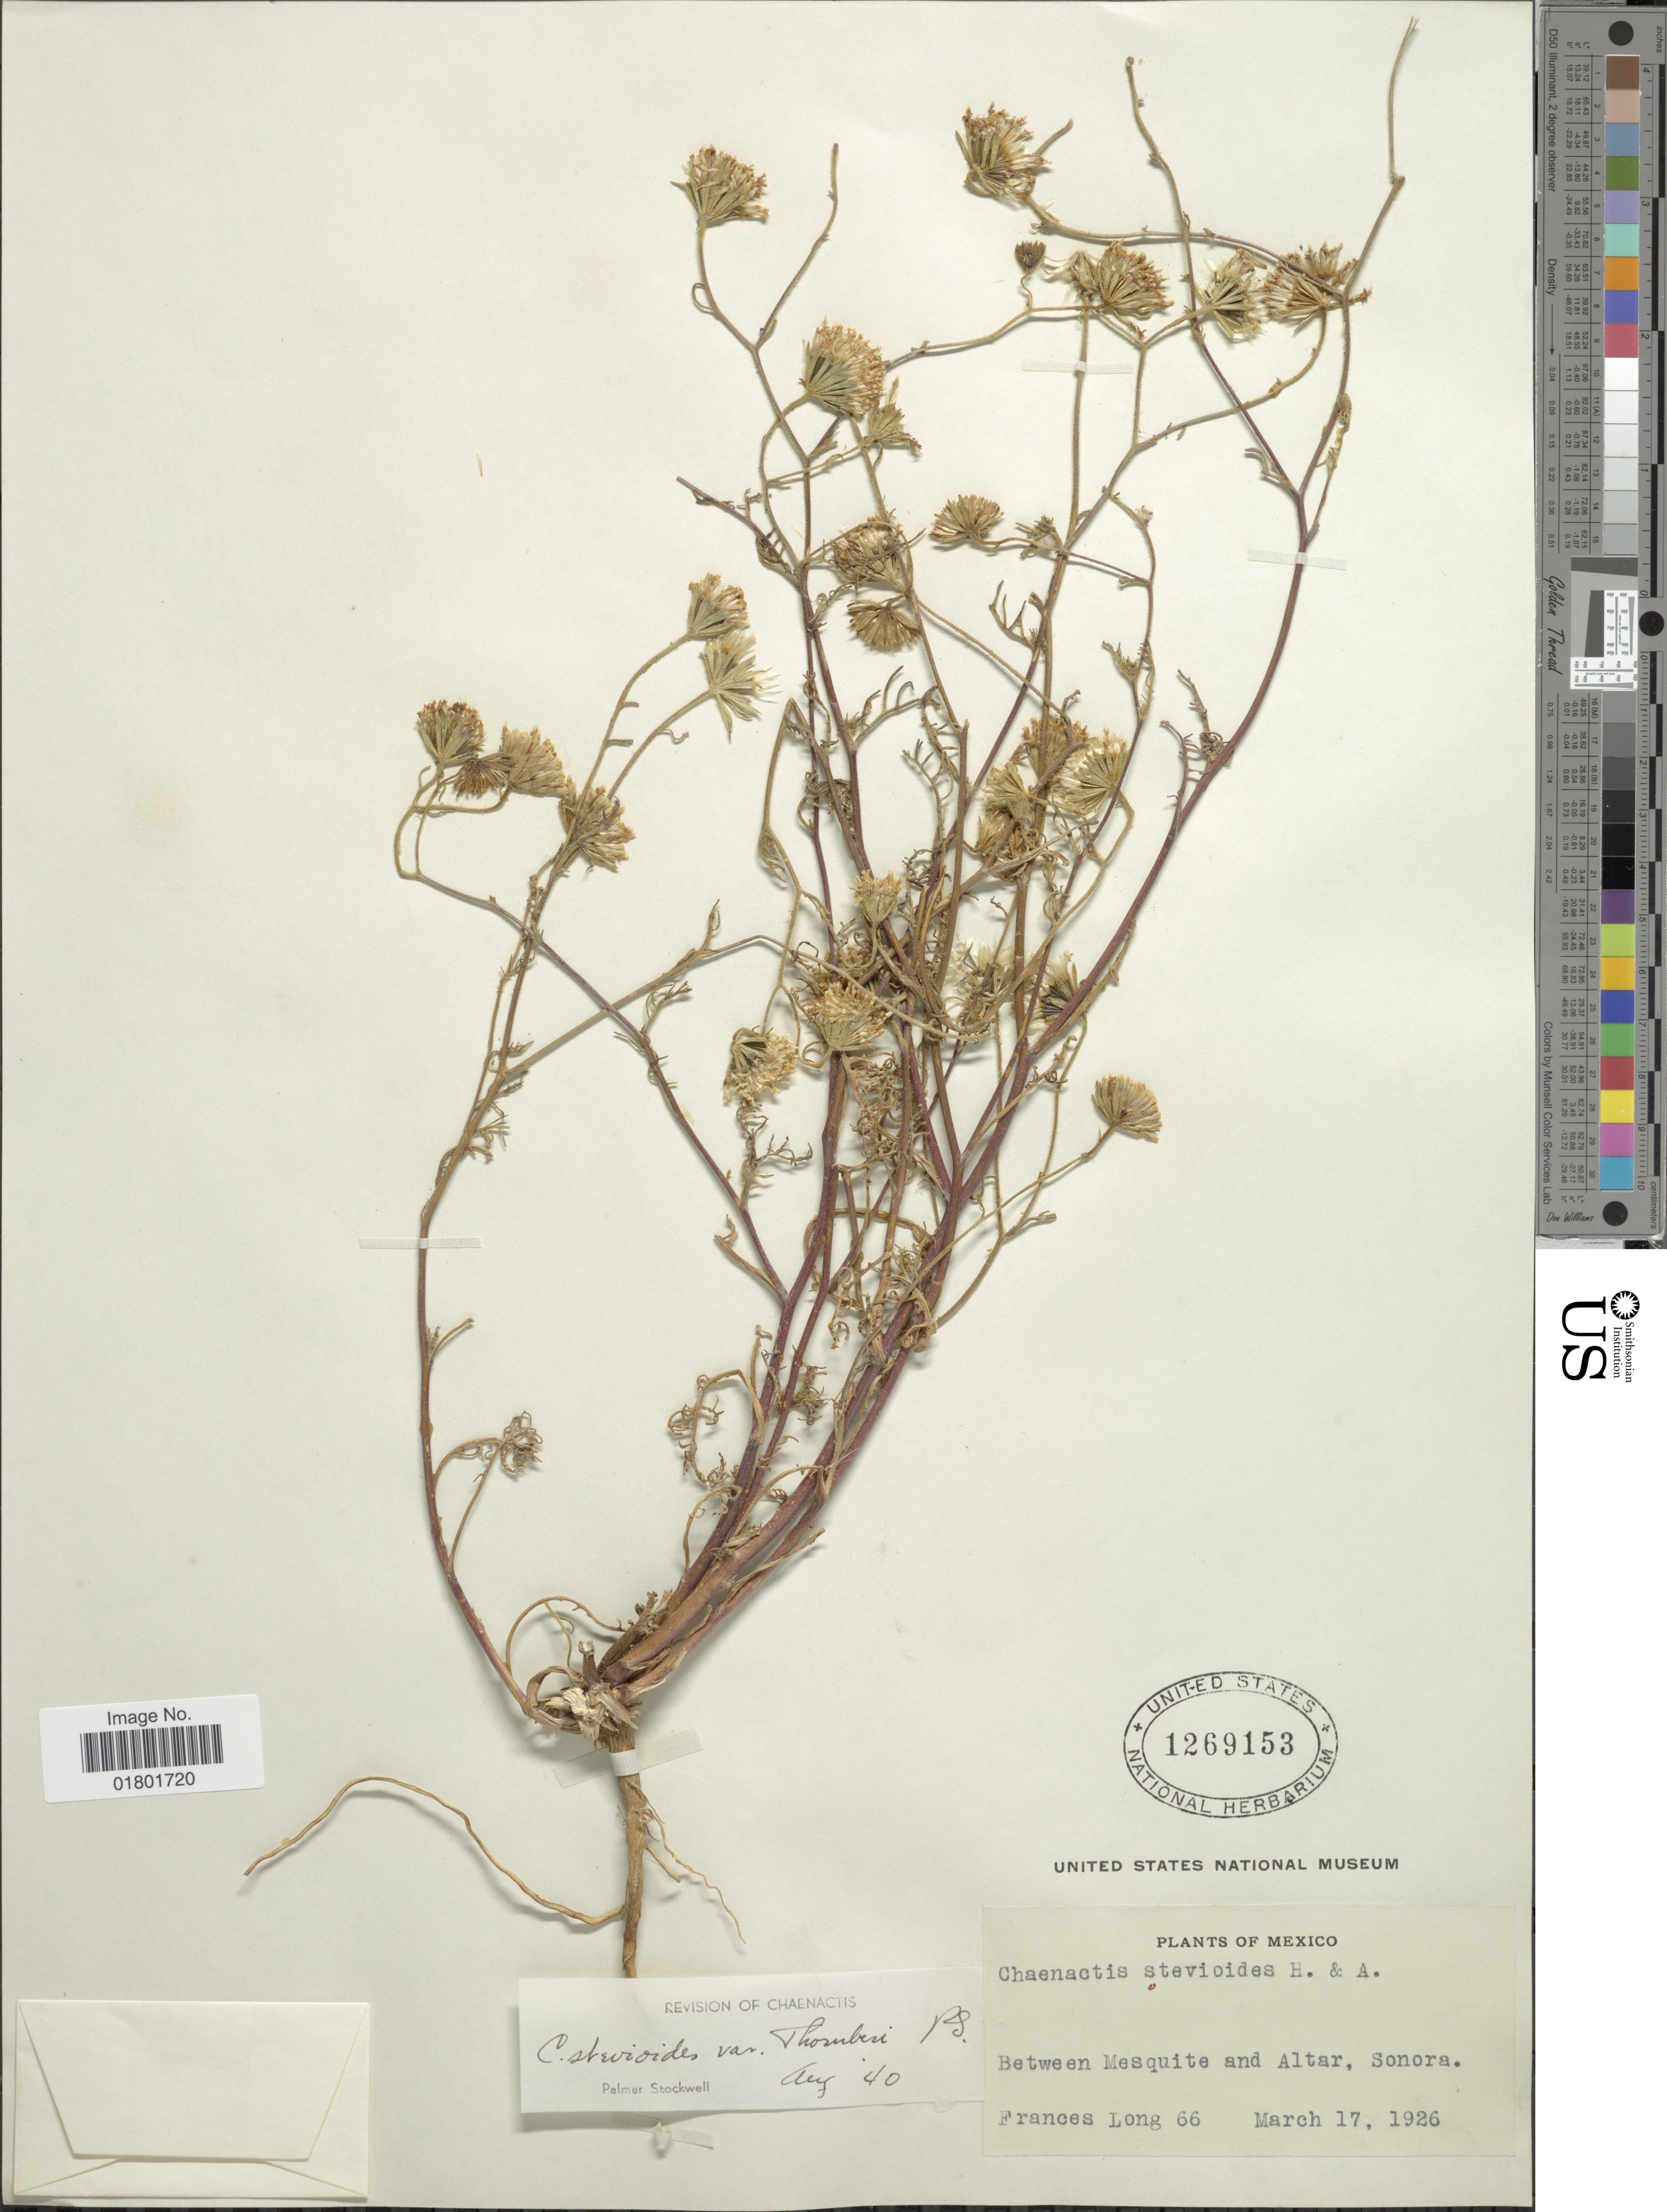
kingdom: Plantae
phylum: Tracheophyta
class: Magnoliopsida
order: Asterales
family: Asteraceae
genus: Chaenactis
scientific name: Chaenactis stevioides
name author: Hook. & Arn.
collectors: F. Long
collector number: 66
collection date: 1926-03-17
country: Mexico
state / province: Sonora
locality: Between Mesquite and Altar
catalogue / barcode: US 1269153